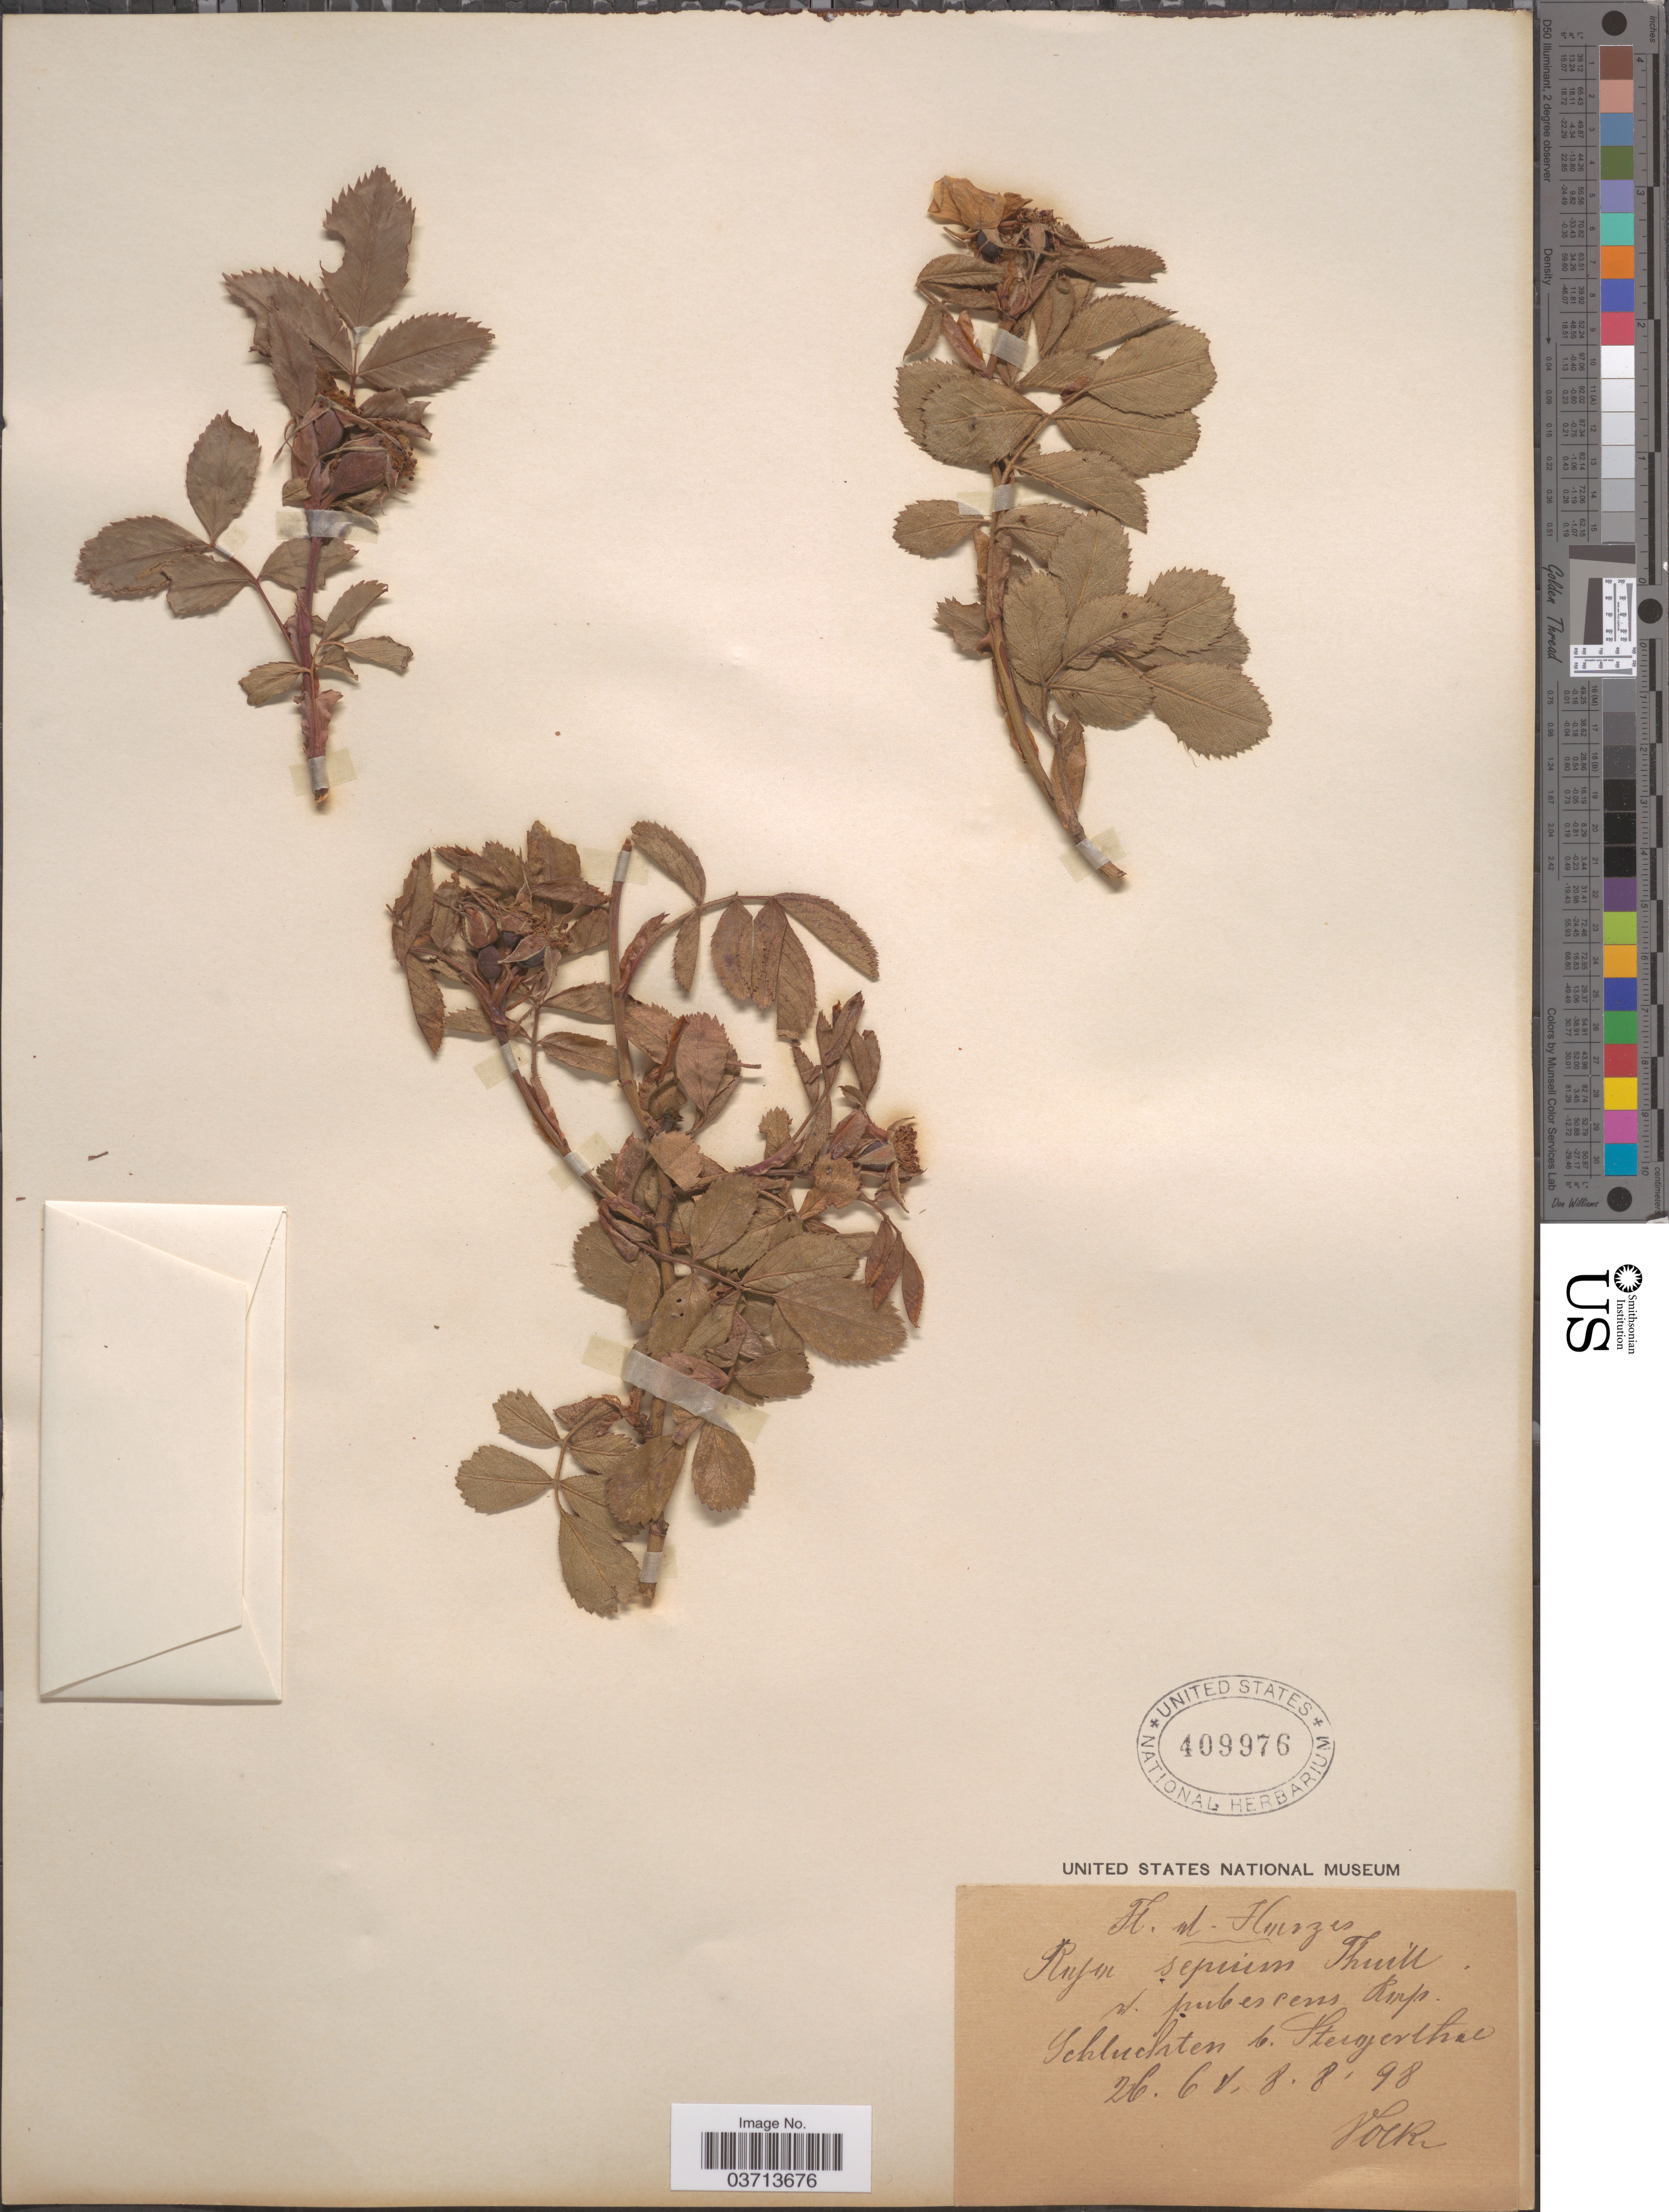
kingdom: Plantae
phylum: Tracheophyta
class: Magnoliopsida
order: Rosales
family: Rosaceae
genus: Rosa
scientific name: Rosa sepium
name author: Thuill.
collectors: -. Vocke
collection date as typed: Transcribed d/m/y: 26/6/98 to 8/8/98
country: Germany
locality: [illegible text]. Schluchten b. Steigerthal.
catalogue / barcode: US 409976